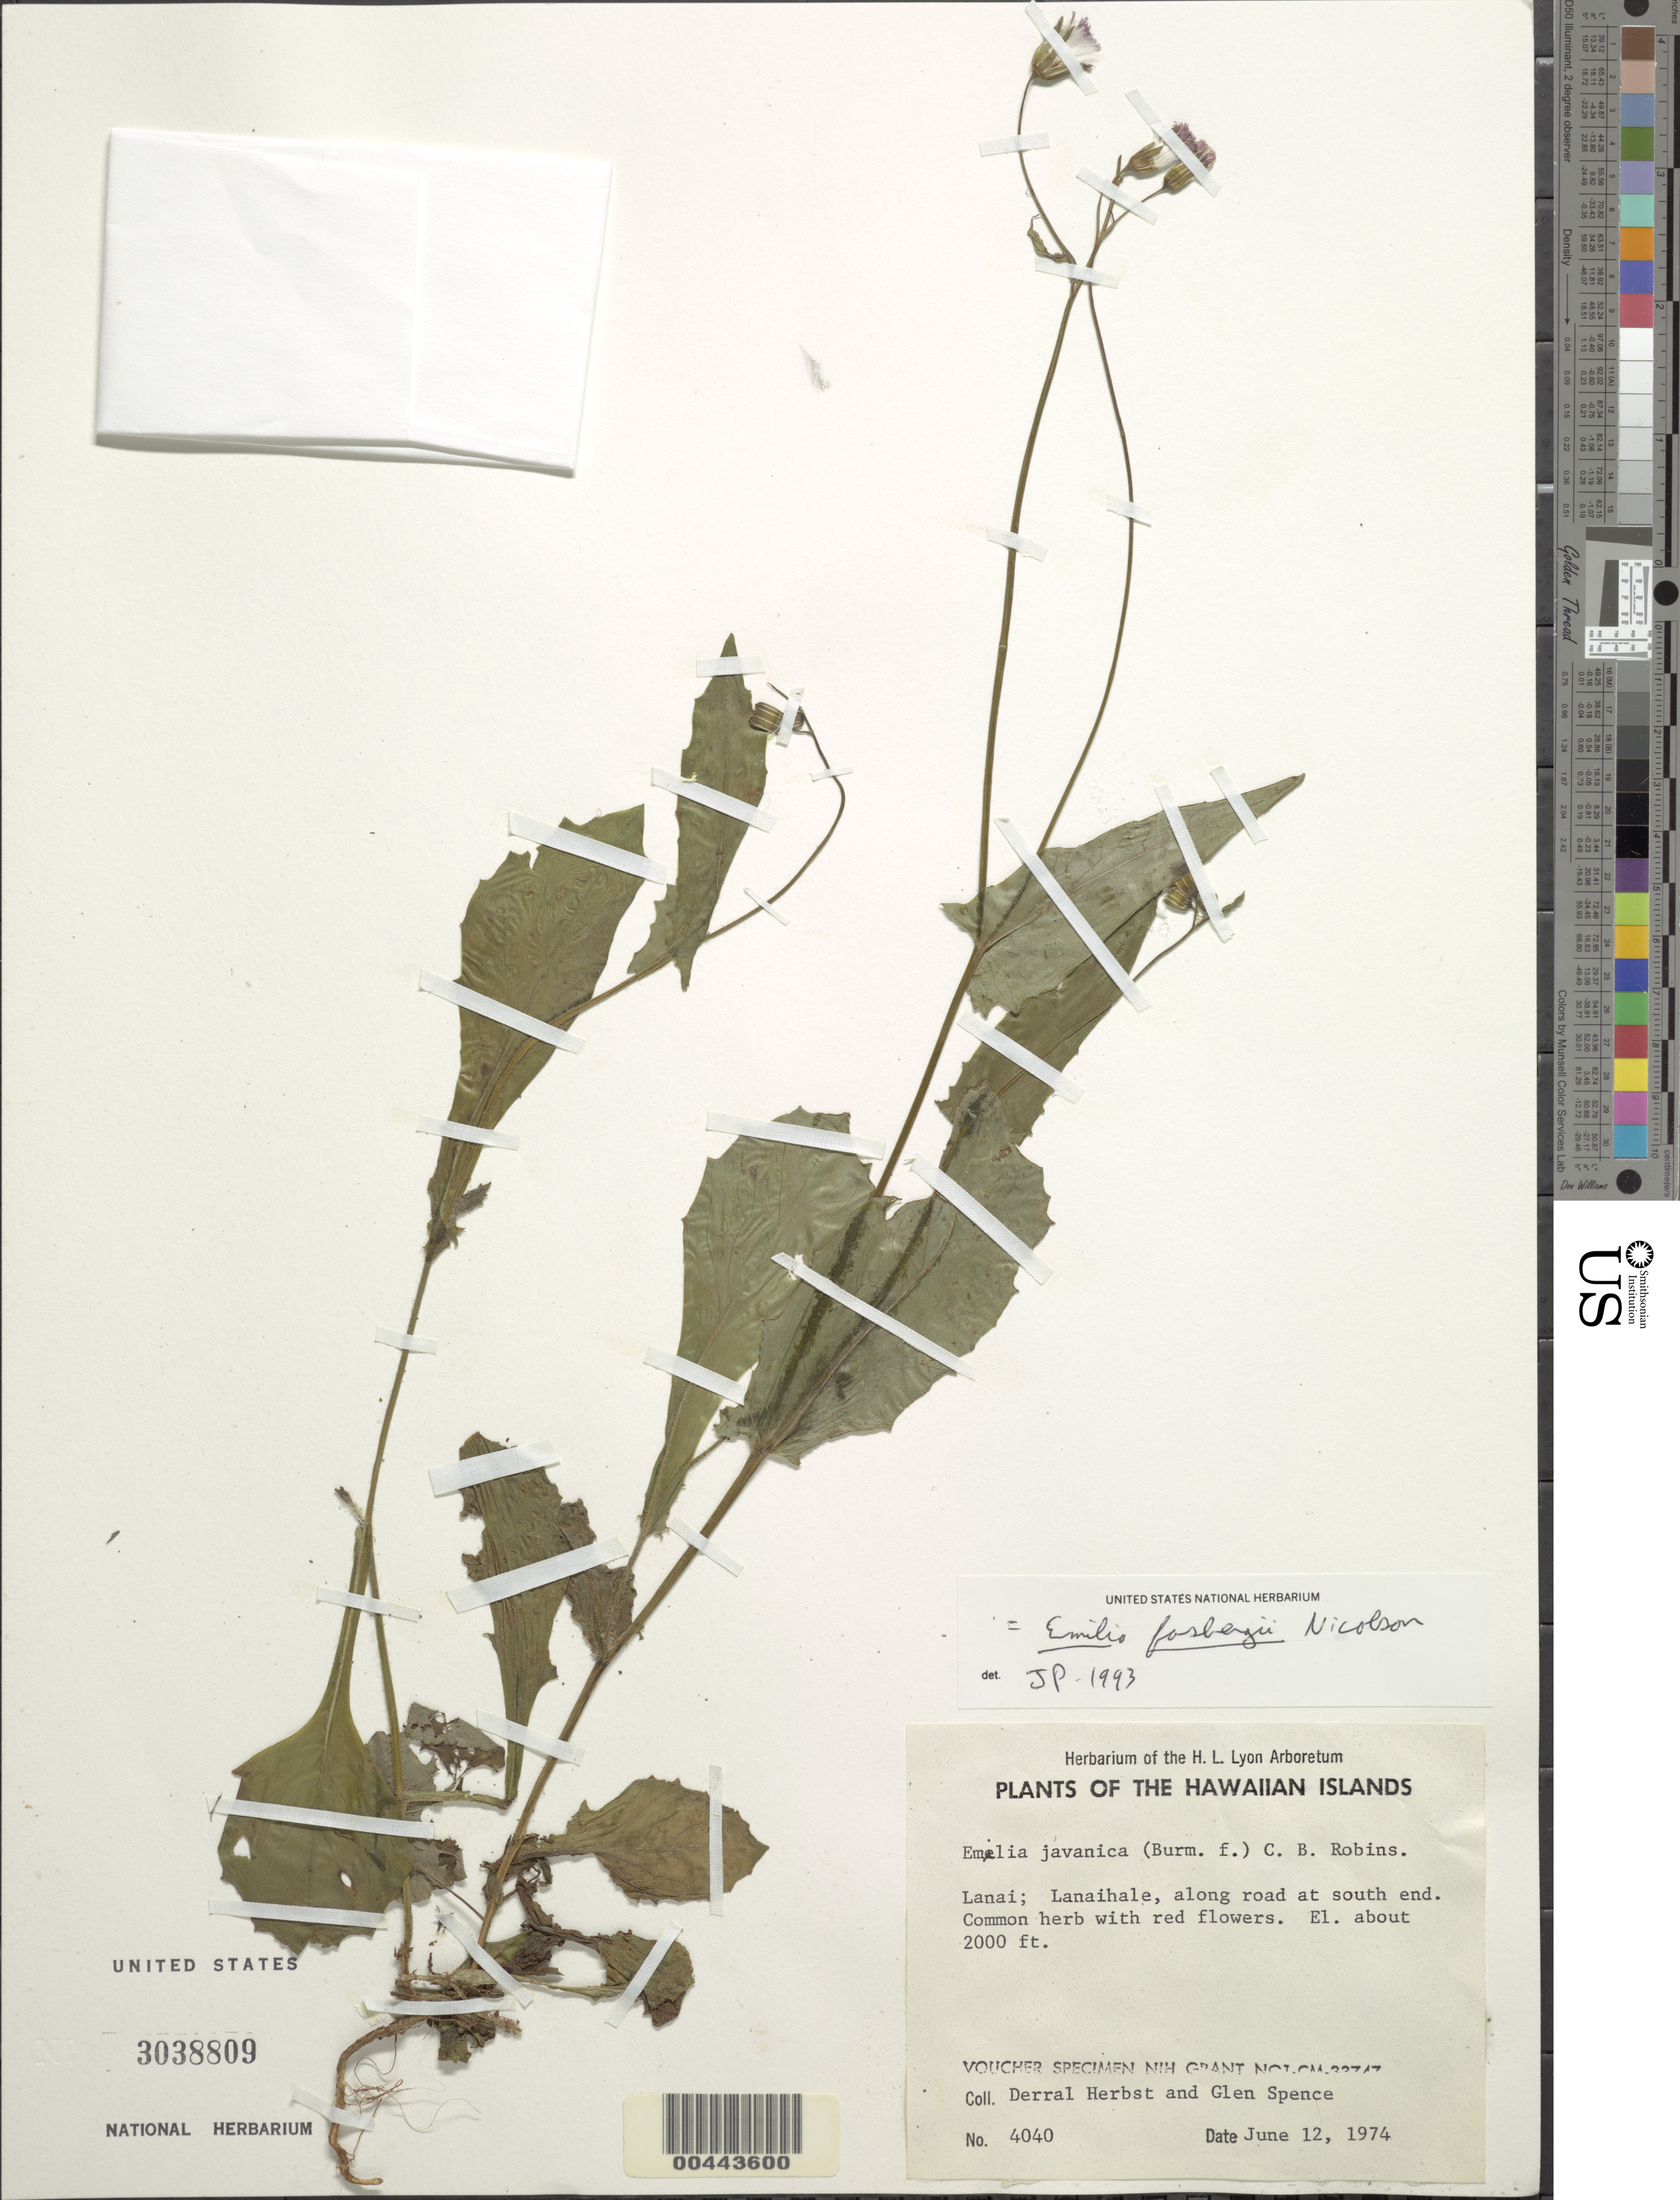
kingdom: Plantae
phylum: Tracheophyta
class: Magnoliopsida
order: Asterales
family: Asteraceae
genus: Emilia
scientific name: Emilia fosbergii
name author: Nicolson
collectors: D. R. Herbst & G. Spence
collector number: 4040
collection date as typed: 12 Jun 1974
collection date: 1974-06-12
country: United States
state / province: Hawaii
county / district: Maui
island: Lana'i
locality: Lanaihale, along road at S end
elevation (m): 610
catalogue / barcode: US 3038809